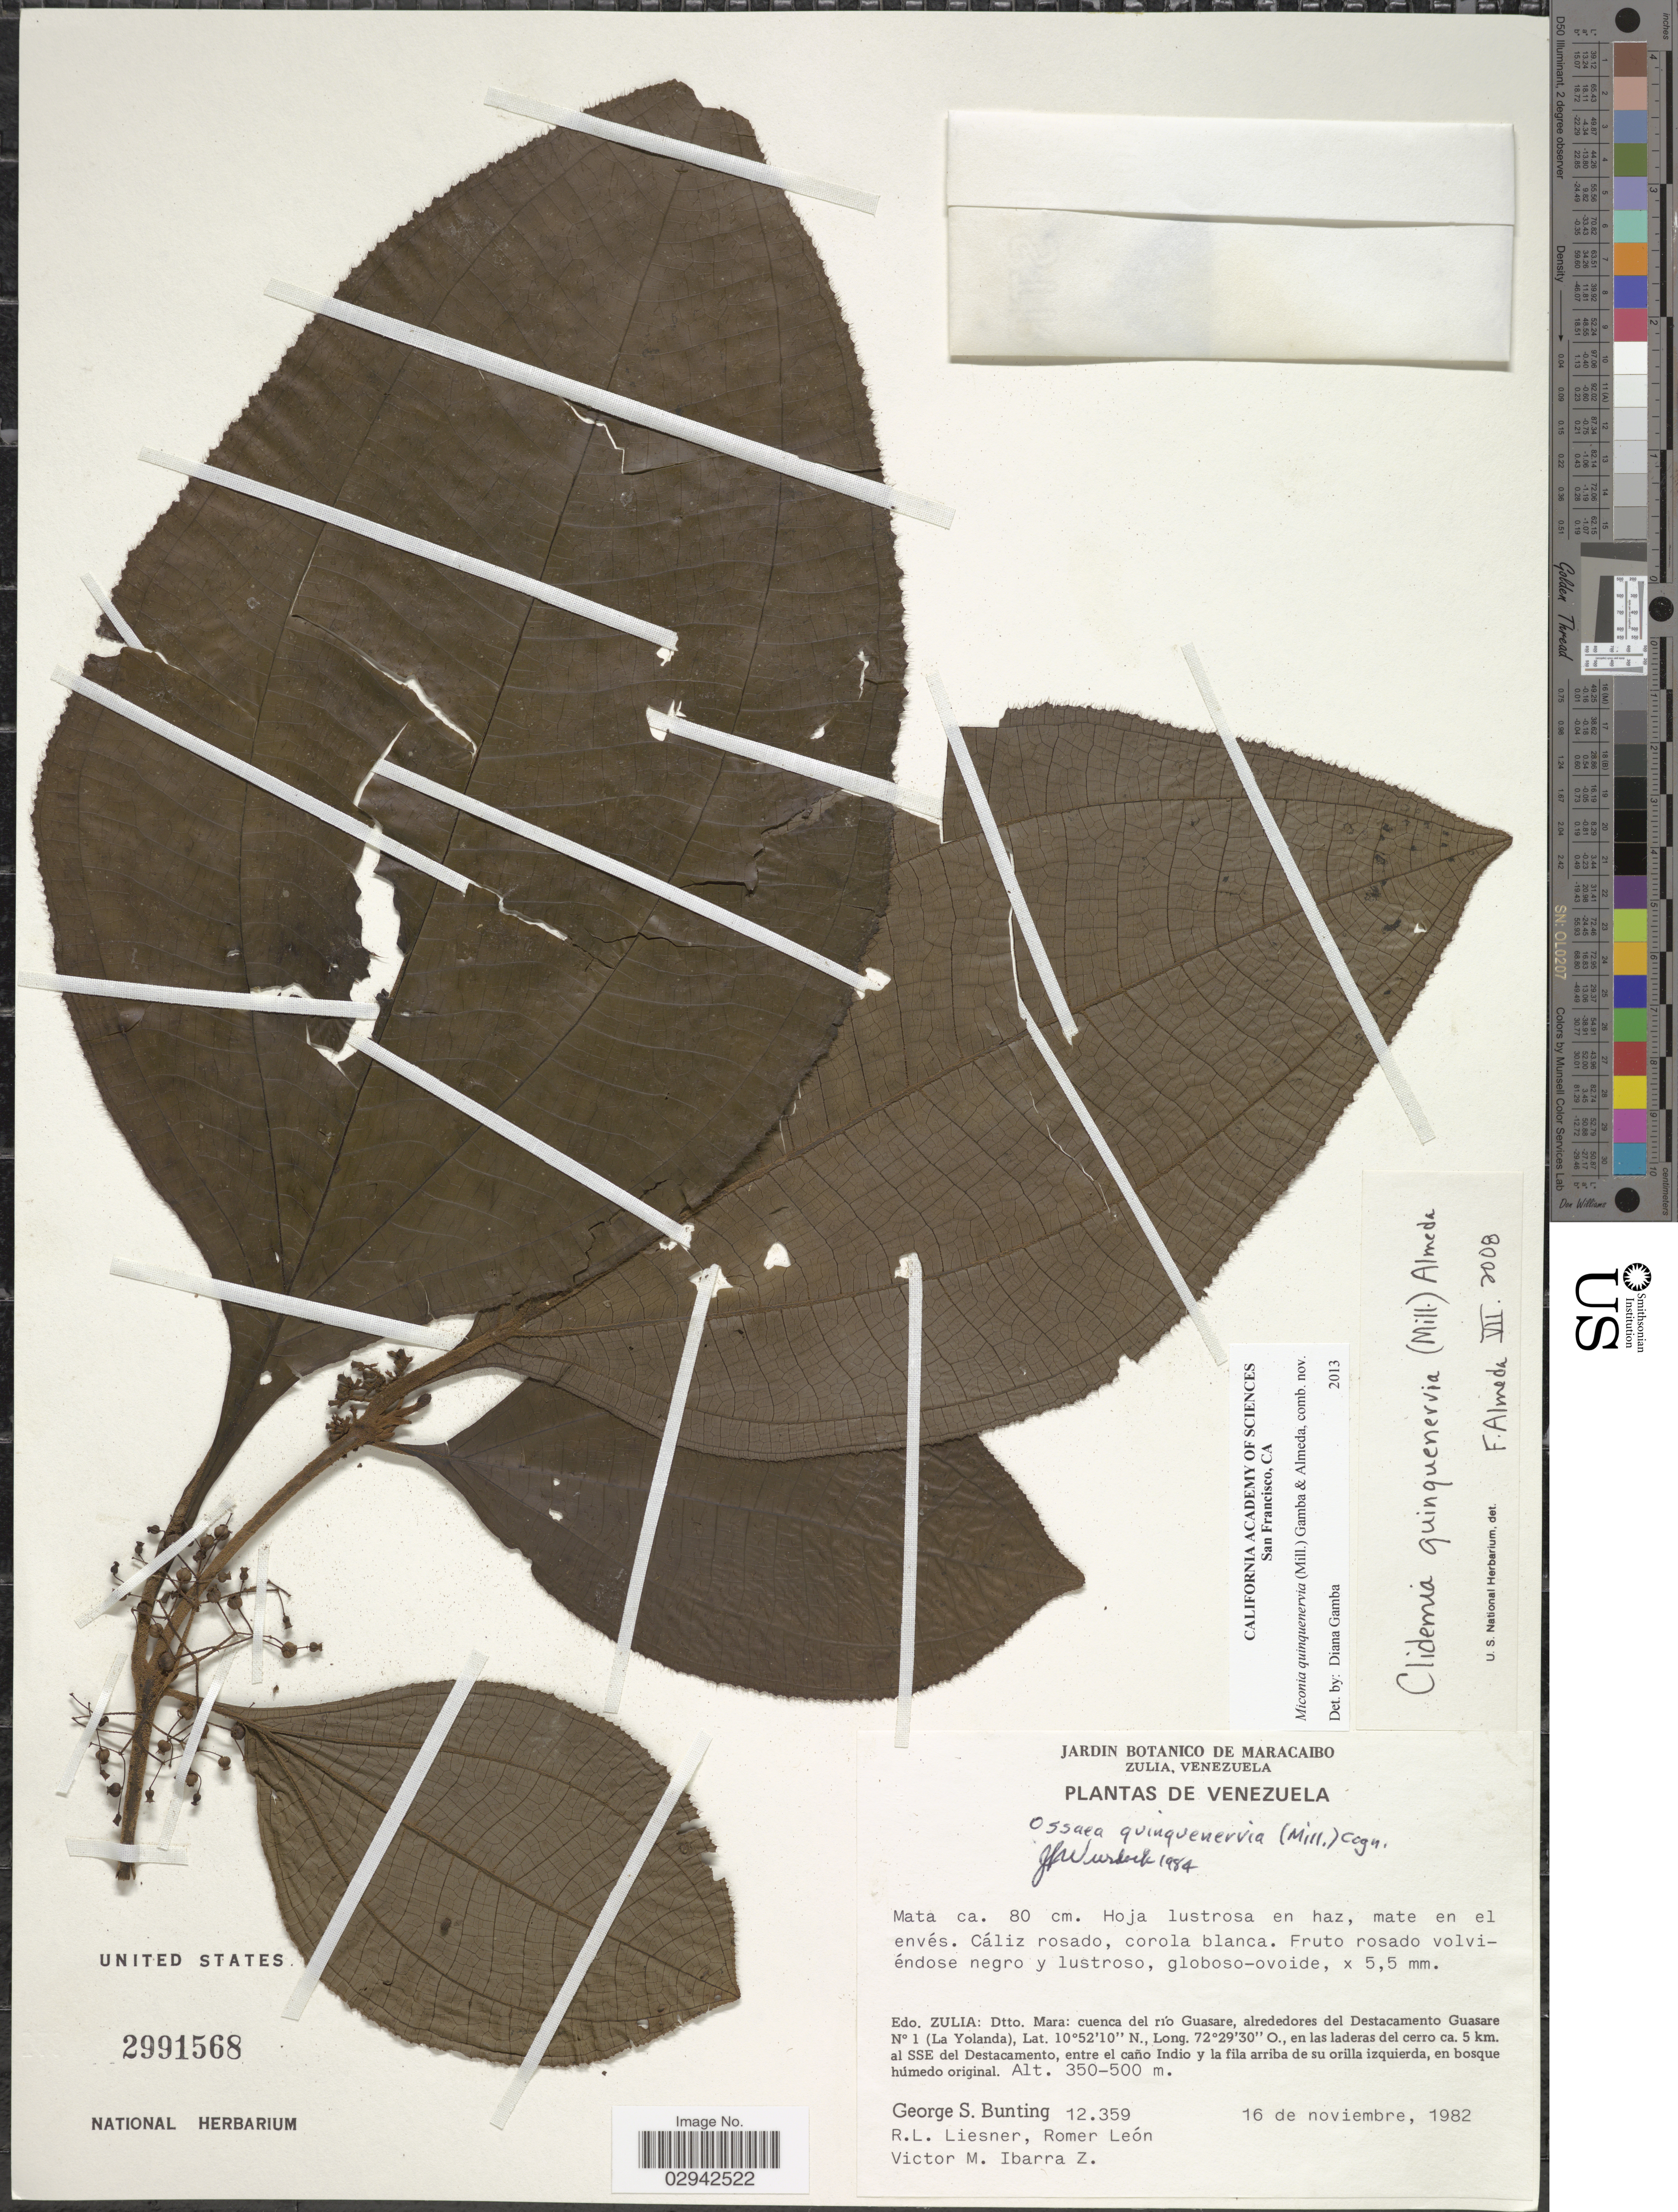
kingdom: Plantae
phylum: Tracheophyta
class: Magnoliopsida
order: Myrtales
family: Melastomataceae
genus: Miconia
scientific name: Miconia quinquenervia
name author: (Mill.) Gamba & Almeda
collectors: G. S. Bunting, R. L. Liesner, R. León & V. Ibarra Z.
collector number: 12359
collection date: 1982-11-16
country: Venezuela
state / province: Zulia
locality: Dtto. Mara: cuenca al rio Guasare, alrededores del Destacamento Guasare N° 1 (La Yolanda), en las laderas del cerro ca. 5 km. al SSE del Destacamento, entre el caño y la fila arriba de su orilla izquierda.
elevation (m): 350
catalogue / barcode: US 2991568